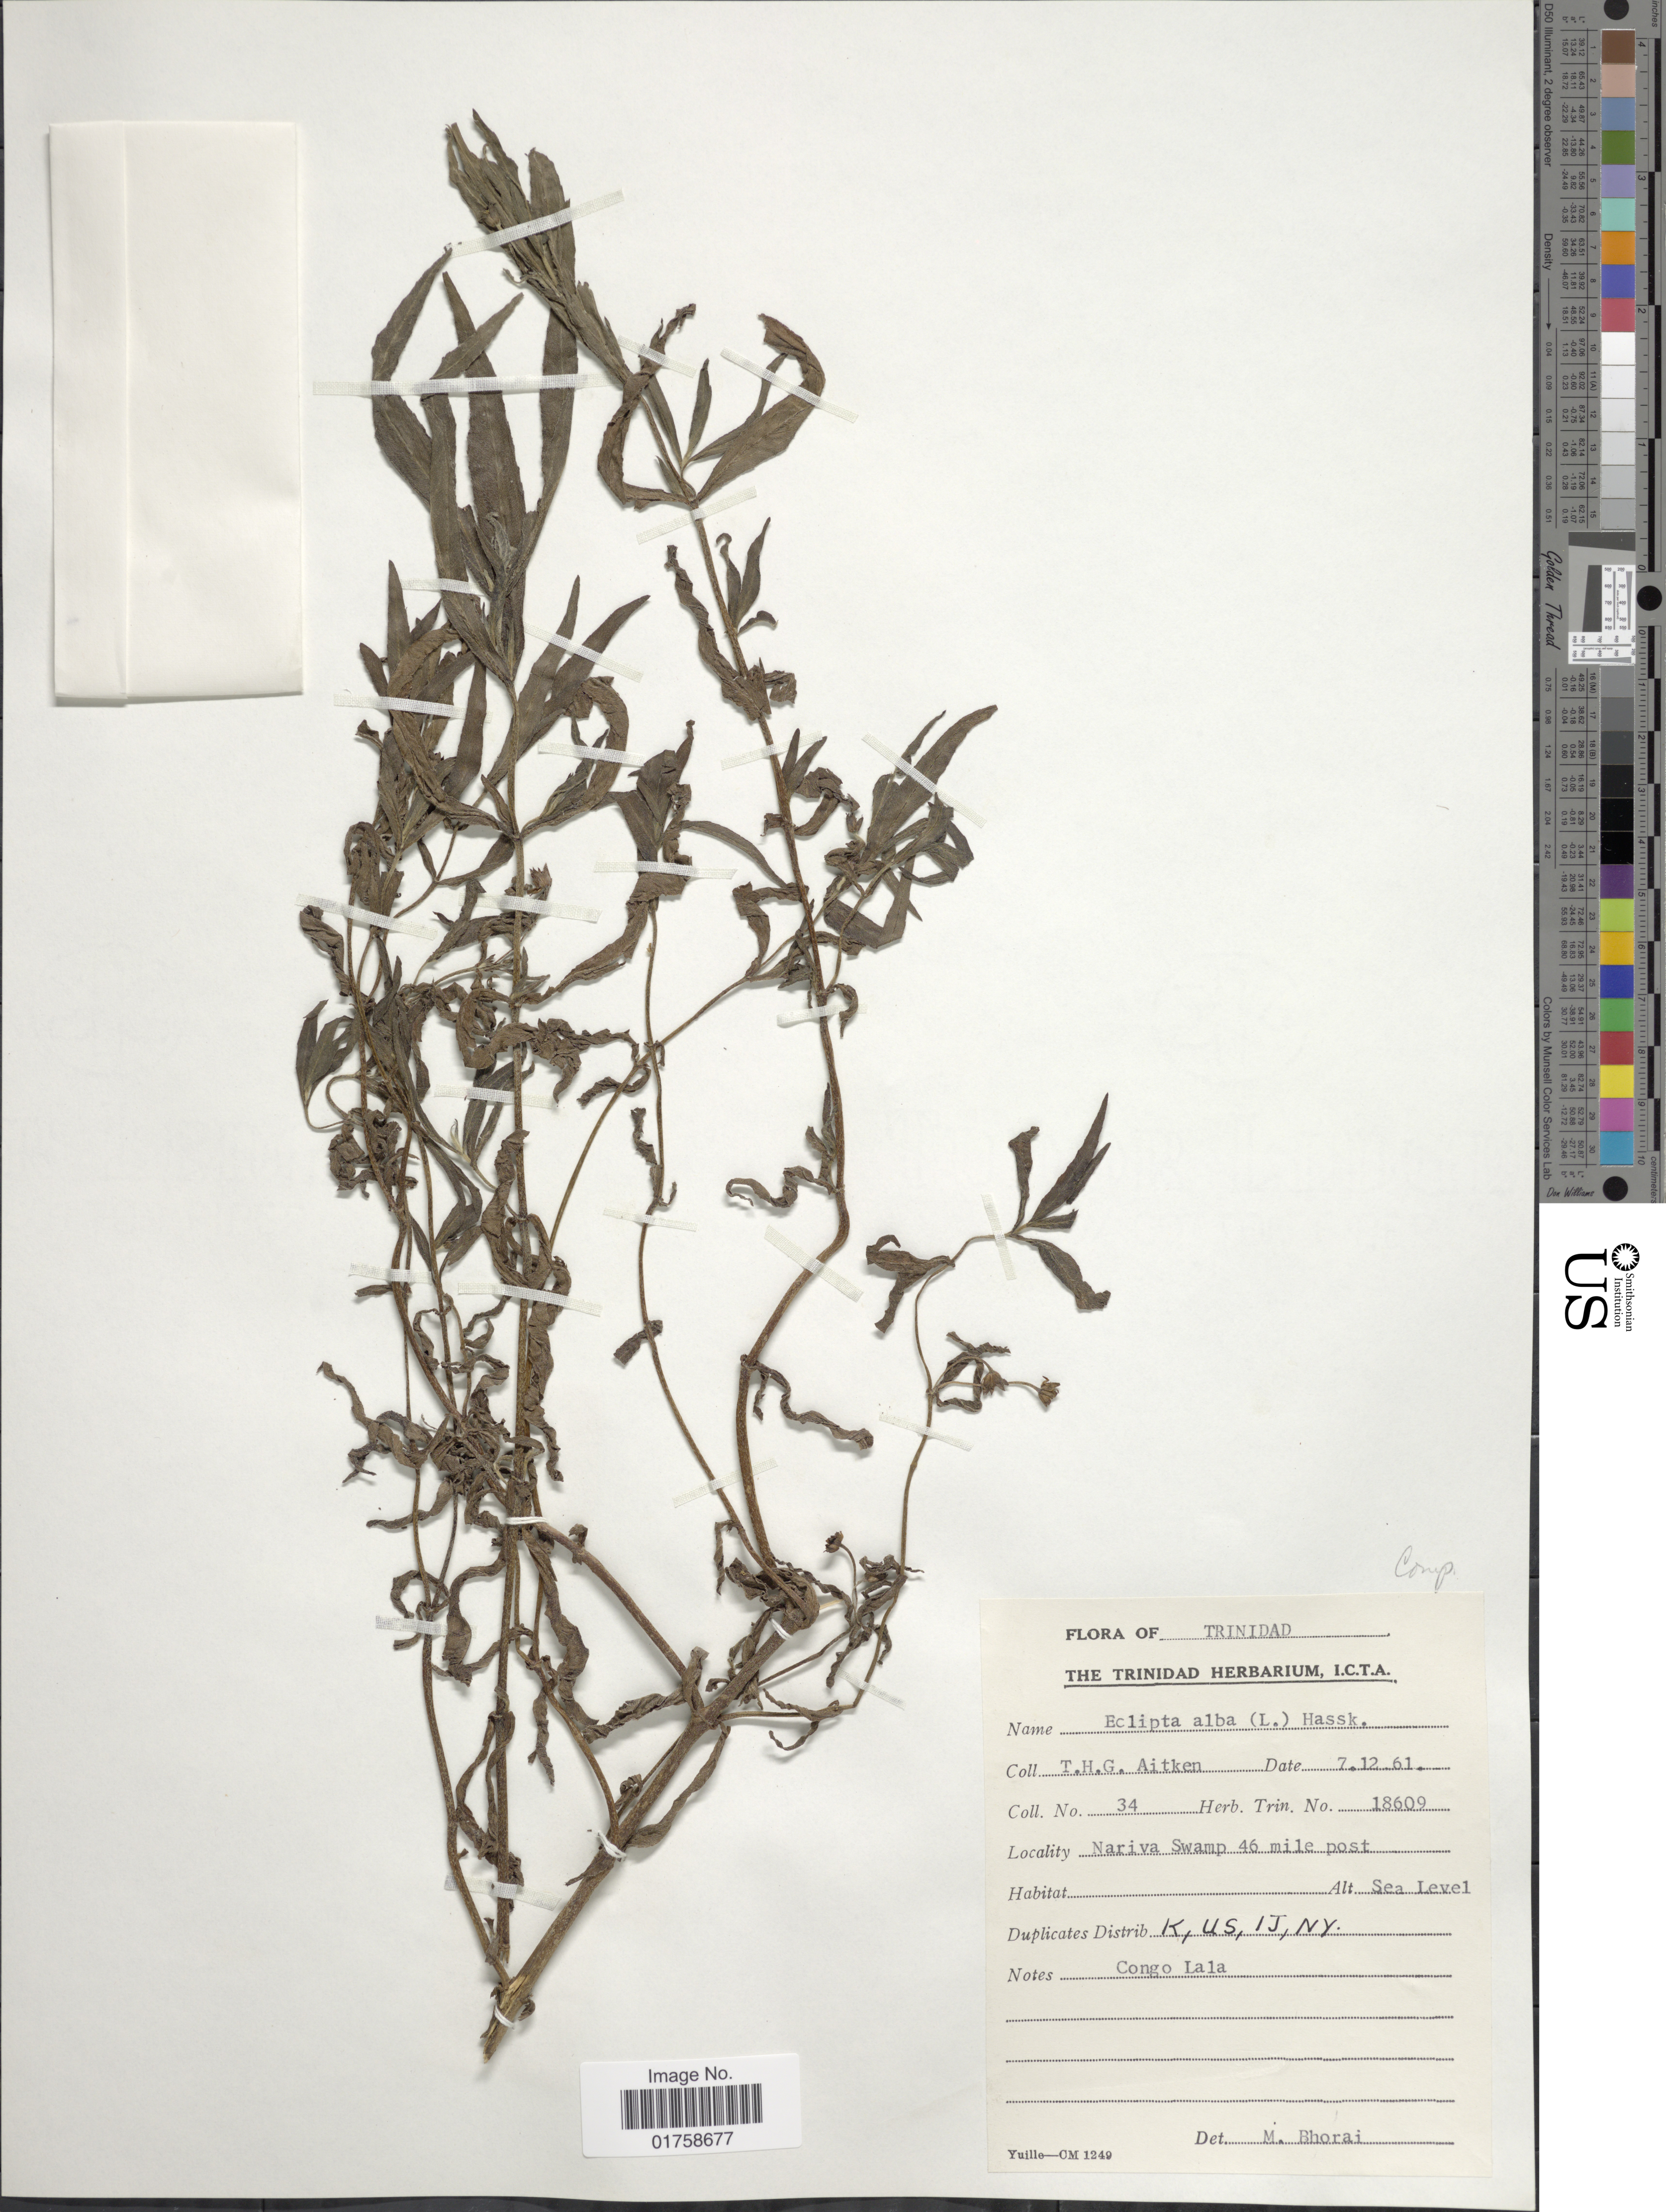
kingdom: Plantae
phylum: Tracheophyta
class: Magnoliopsida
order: Asterales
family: Asteraceae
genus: Eclipta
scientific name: Eclipta alba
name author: (L.) Hassk.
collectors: T. Aitken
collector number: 34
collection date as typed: Transcribed d/m/y: 7/12/61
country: Trinidad and Tobago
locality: Trinidad. Nariva Swamp 46 mile post. Congo Lala